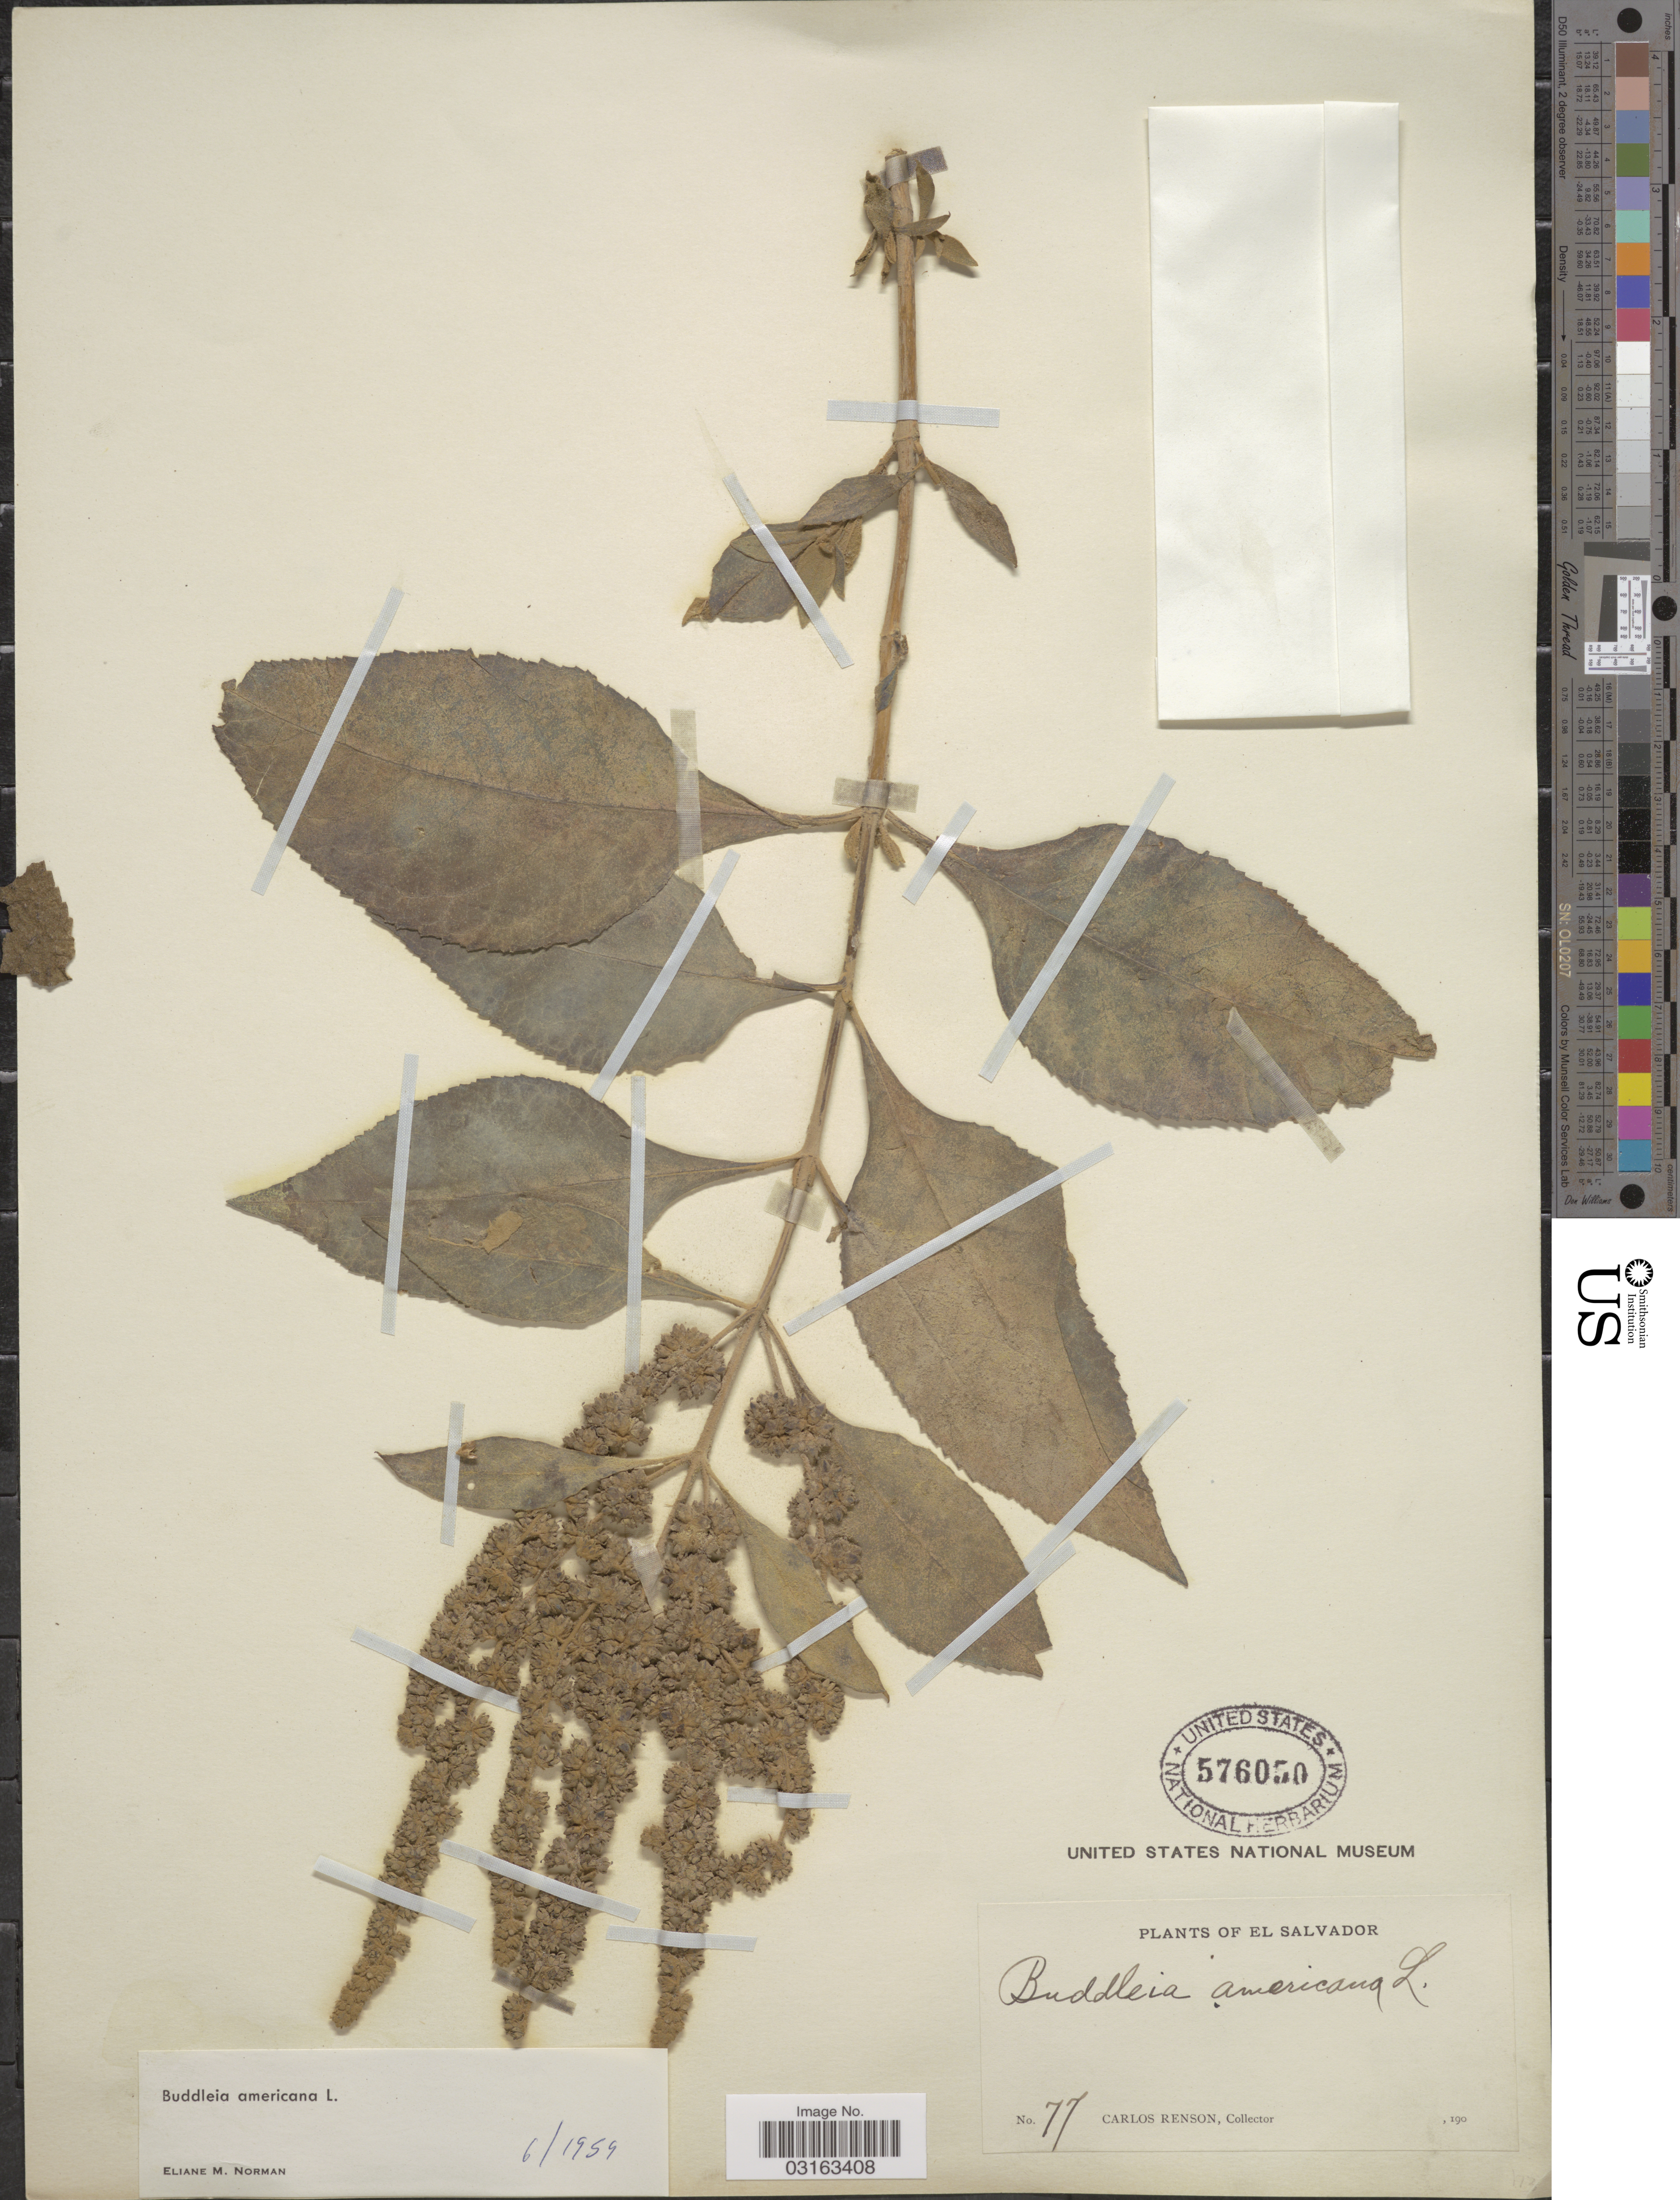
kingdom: Plantae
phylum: Tracheophyta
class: Magnoliopsida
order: Lamiales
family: Scrophulariaceae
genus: Buddleja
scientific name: Buddleja americana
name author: L.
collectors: C. Renson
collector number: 77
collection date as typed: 190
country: El Salvador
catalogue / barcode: US 576050